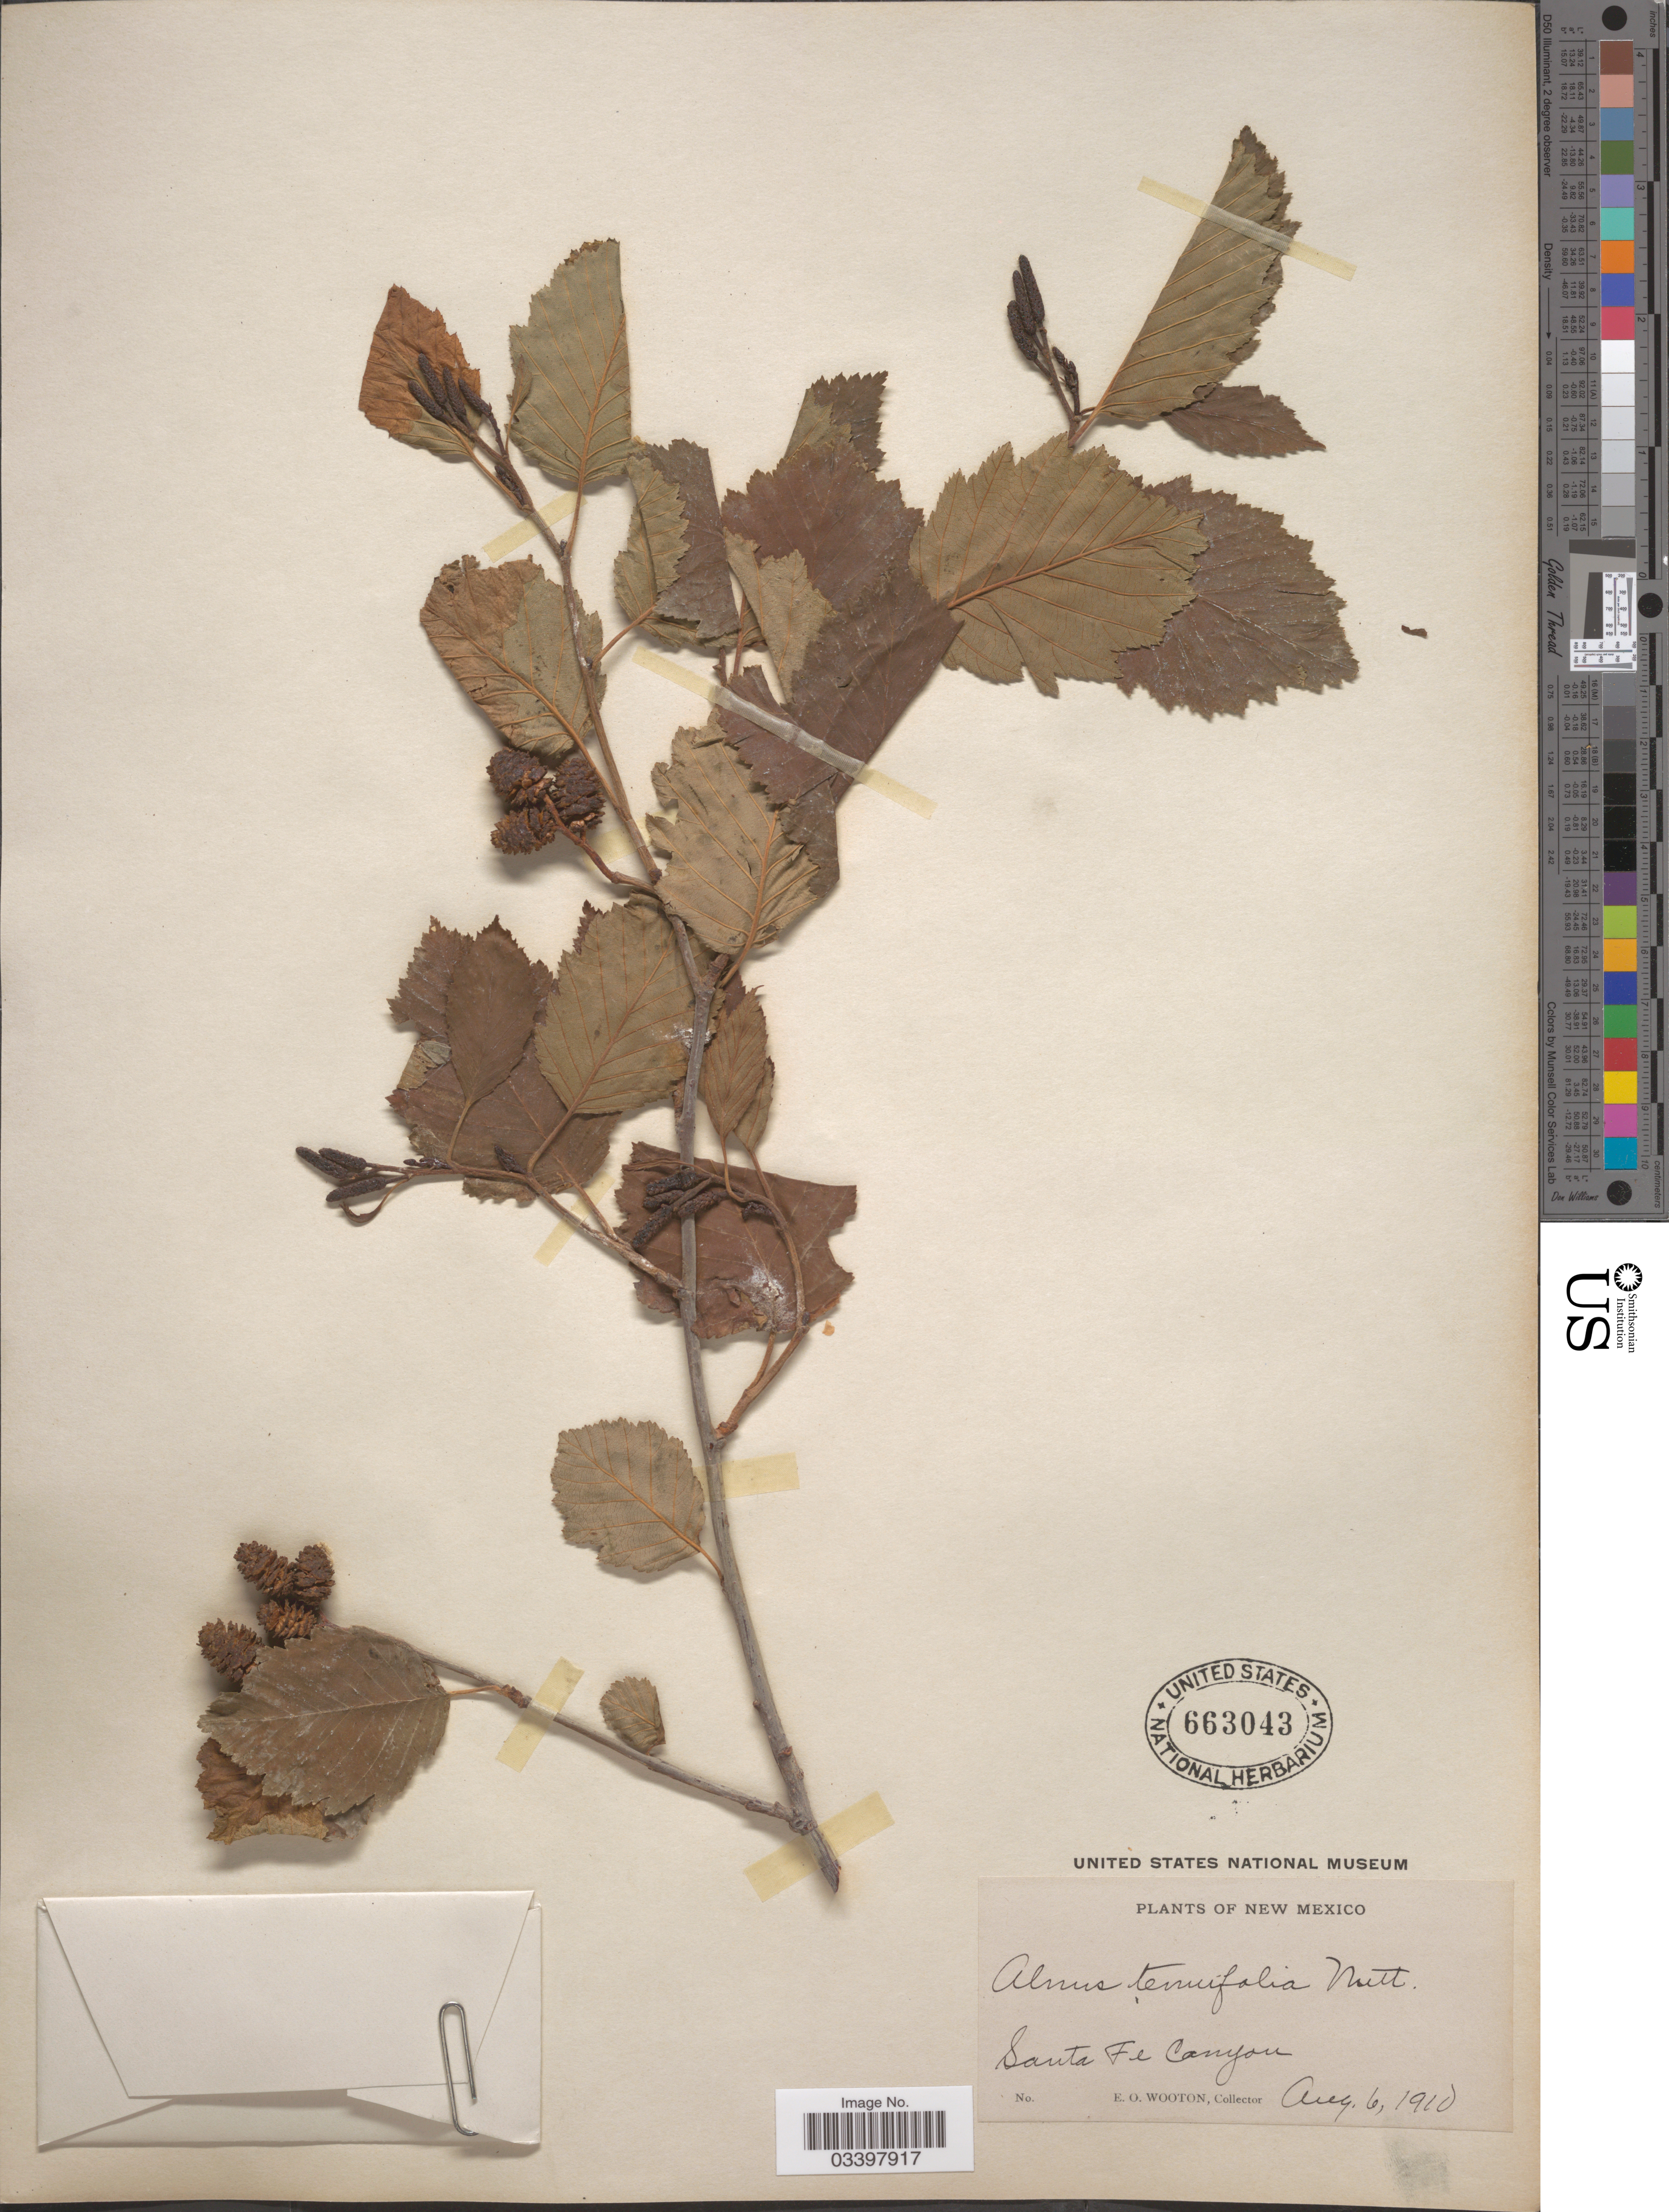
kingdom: Plantae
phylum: Tracheophyta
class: Magnoliopsida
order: Fagales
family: Betulaceae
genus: Alnus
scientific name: Alnus incana subsp. tenuifolia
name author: (Nutt.) Breitung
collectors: E. O. Wooton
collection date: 1910-08-06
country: United States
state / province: New Mexico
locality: Santa Fe Canyon.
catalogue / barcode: US 663043